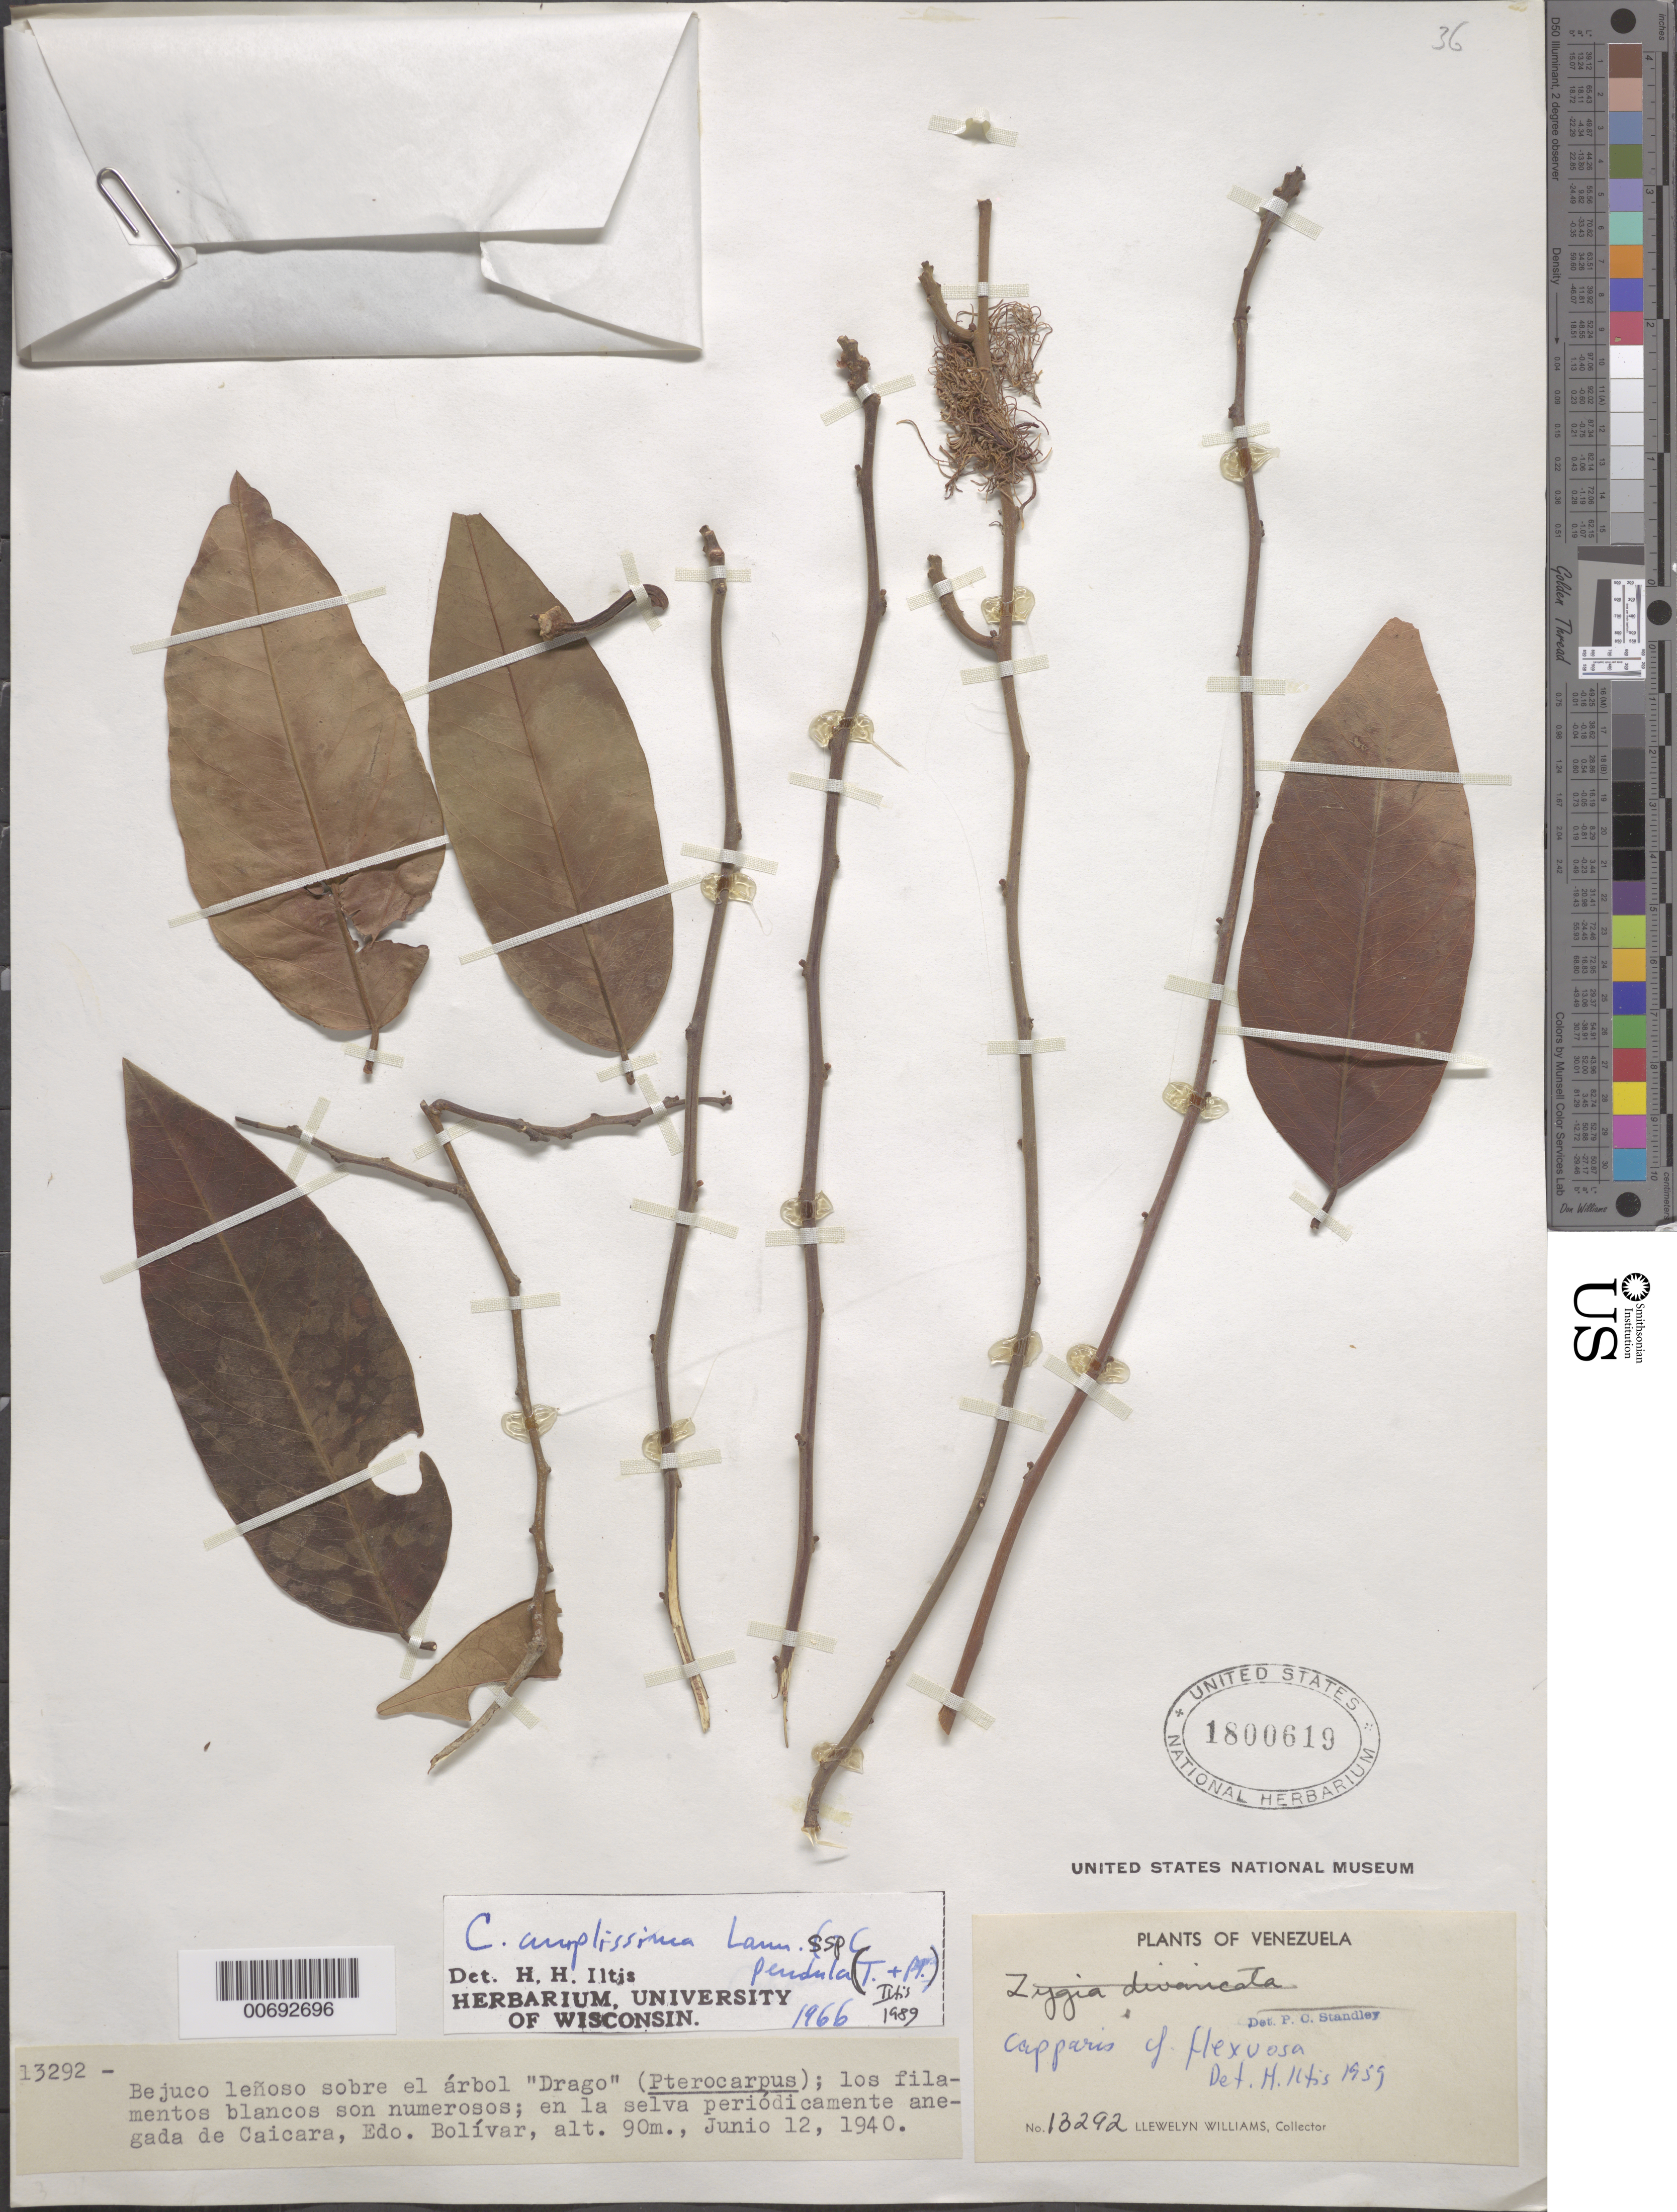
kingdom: Plantae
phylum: Tracheophyta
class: Magnoliopsida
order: Brassicales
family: Capparaceae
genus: Capparis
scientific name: Capparis amplissima subsp. pendula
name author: (Triana & Planch.) H. Iltis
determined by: Iltis, Hugh Hellmut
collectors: Ll. Williams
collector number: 13292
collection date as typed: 12-Jun-40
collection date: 1940-06-12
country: Venezuela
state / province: Bolívar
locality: Caicara, Medio Orinoco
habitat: Forest, periodically flooded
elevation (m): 90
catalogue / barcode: US 1800619